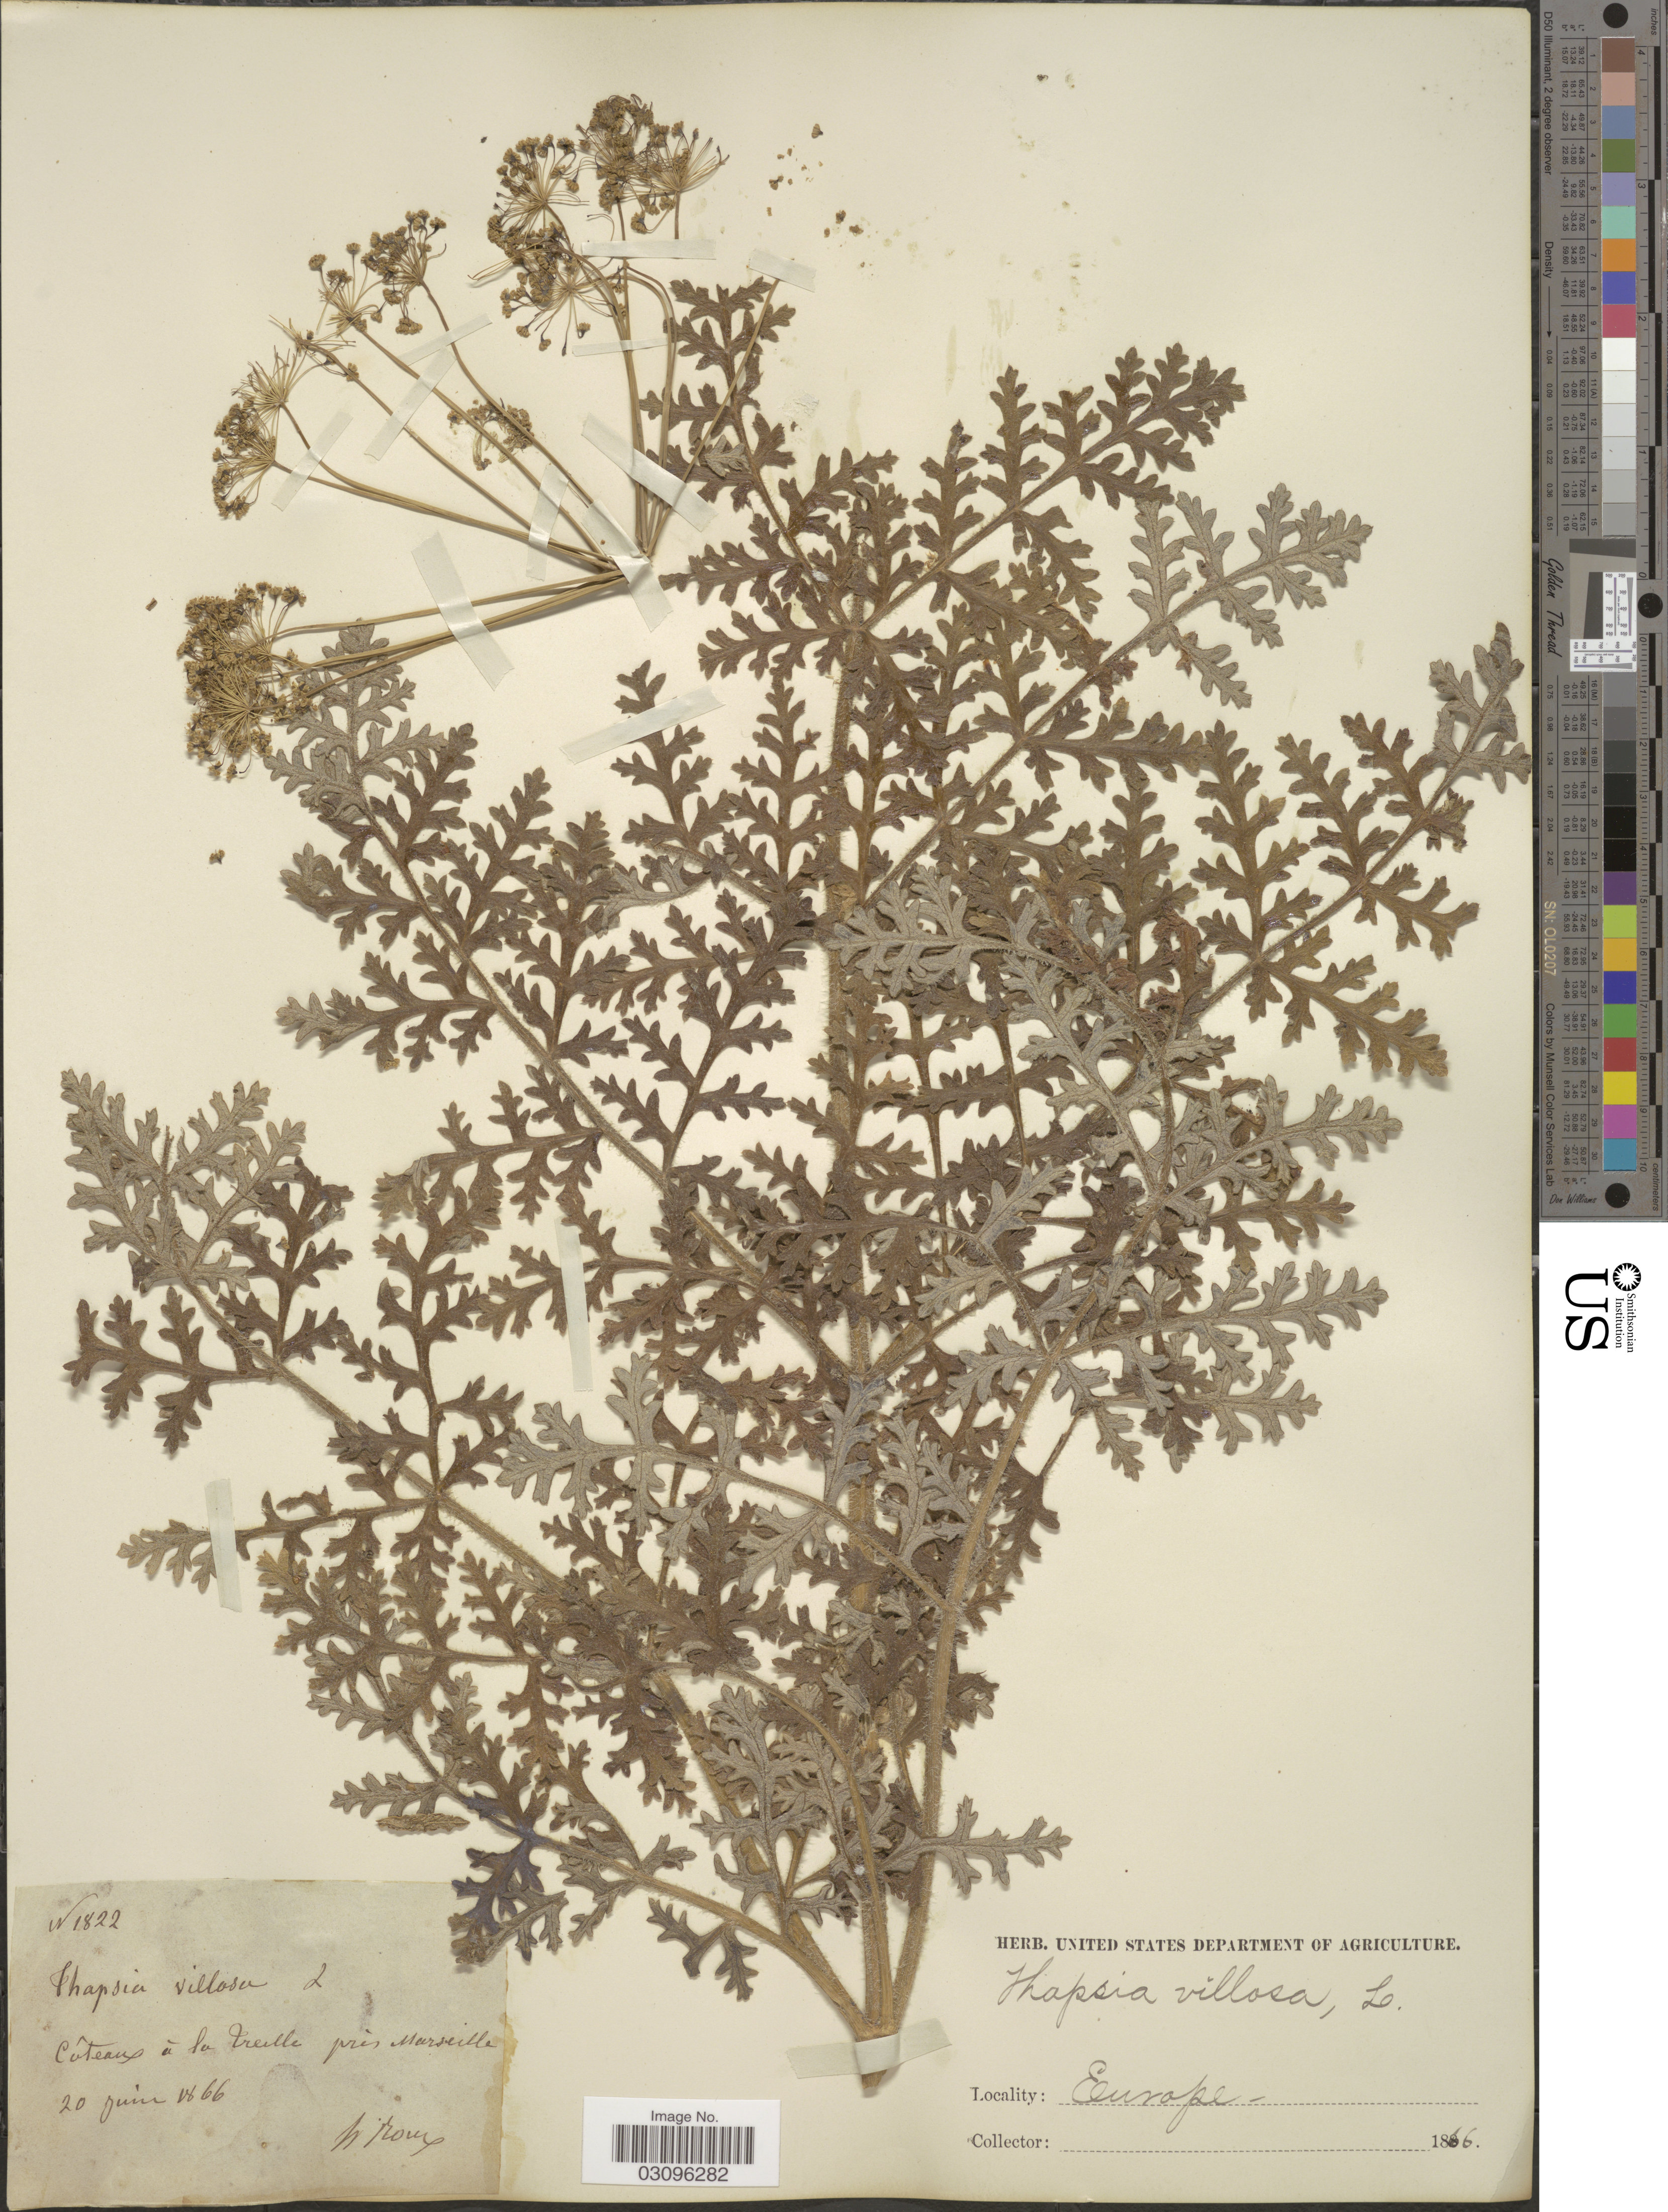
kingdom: Plantae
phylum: Tracheophyta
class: Magnoliopsida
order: Apiales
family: Apiaceae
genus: Thapsia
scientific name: Thapsia villosa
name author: L.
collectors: Roux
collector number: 1822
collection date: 1866-06-20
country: France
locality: Côteaux à la Treille [interpreted] près Marseille. Europe.